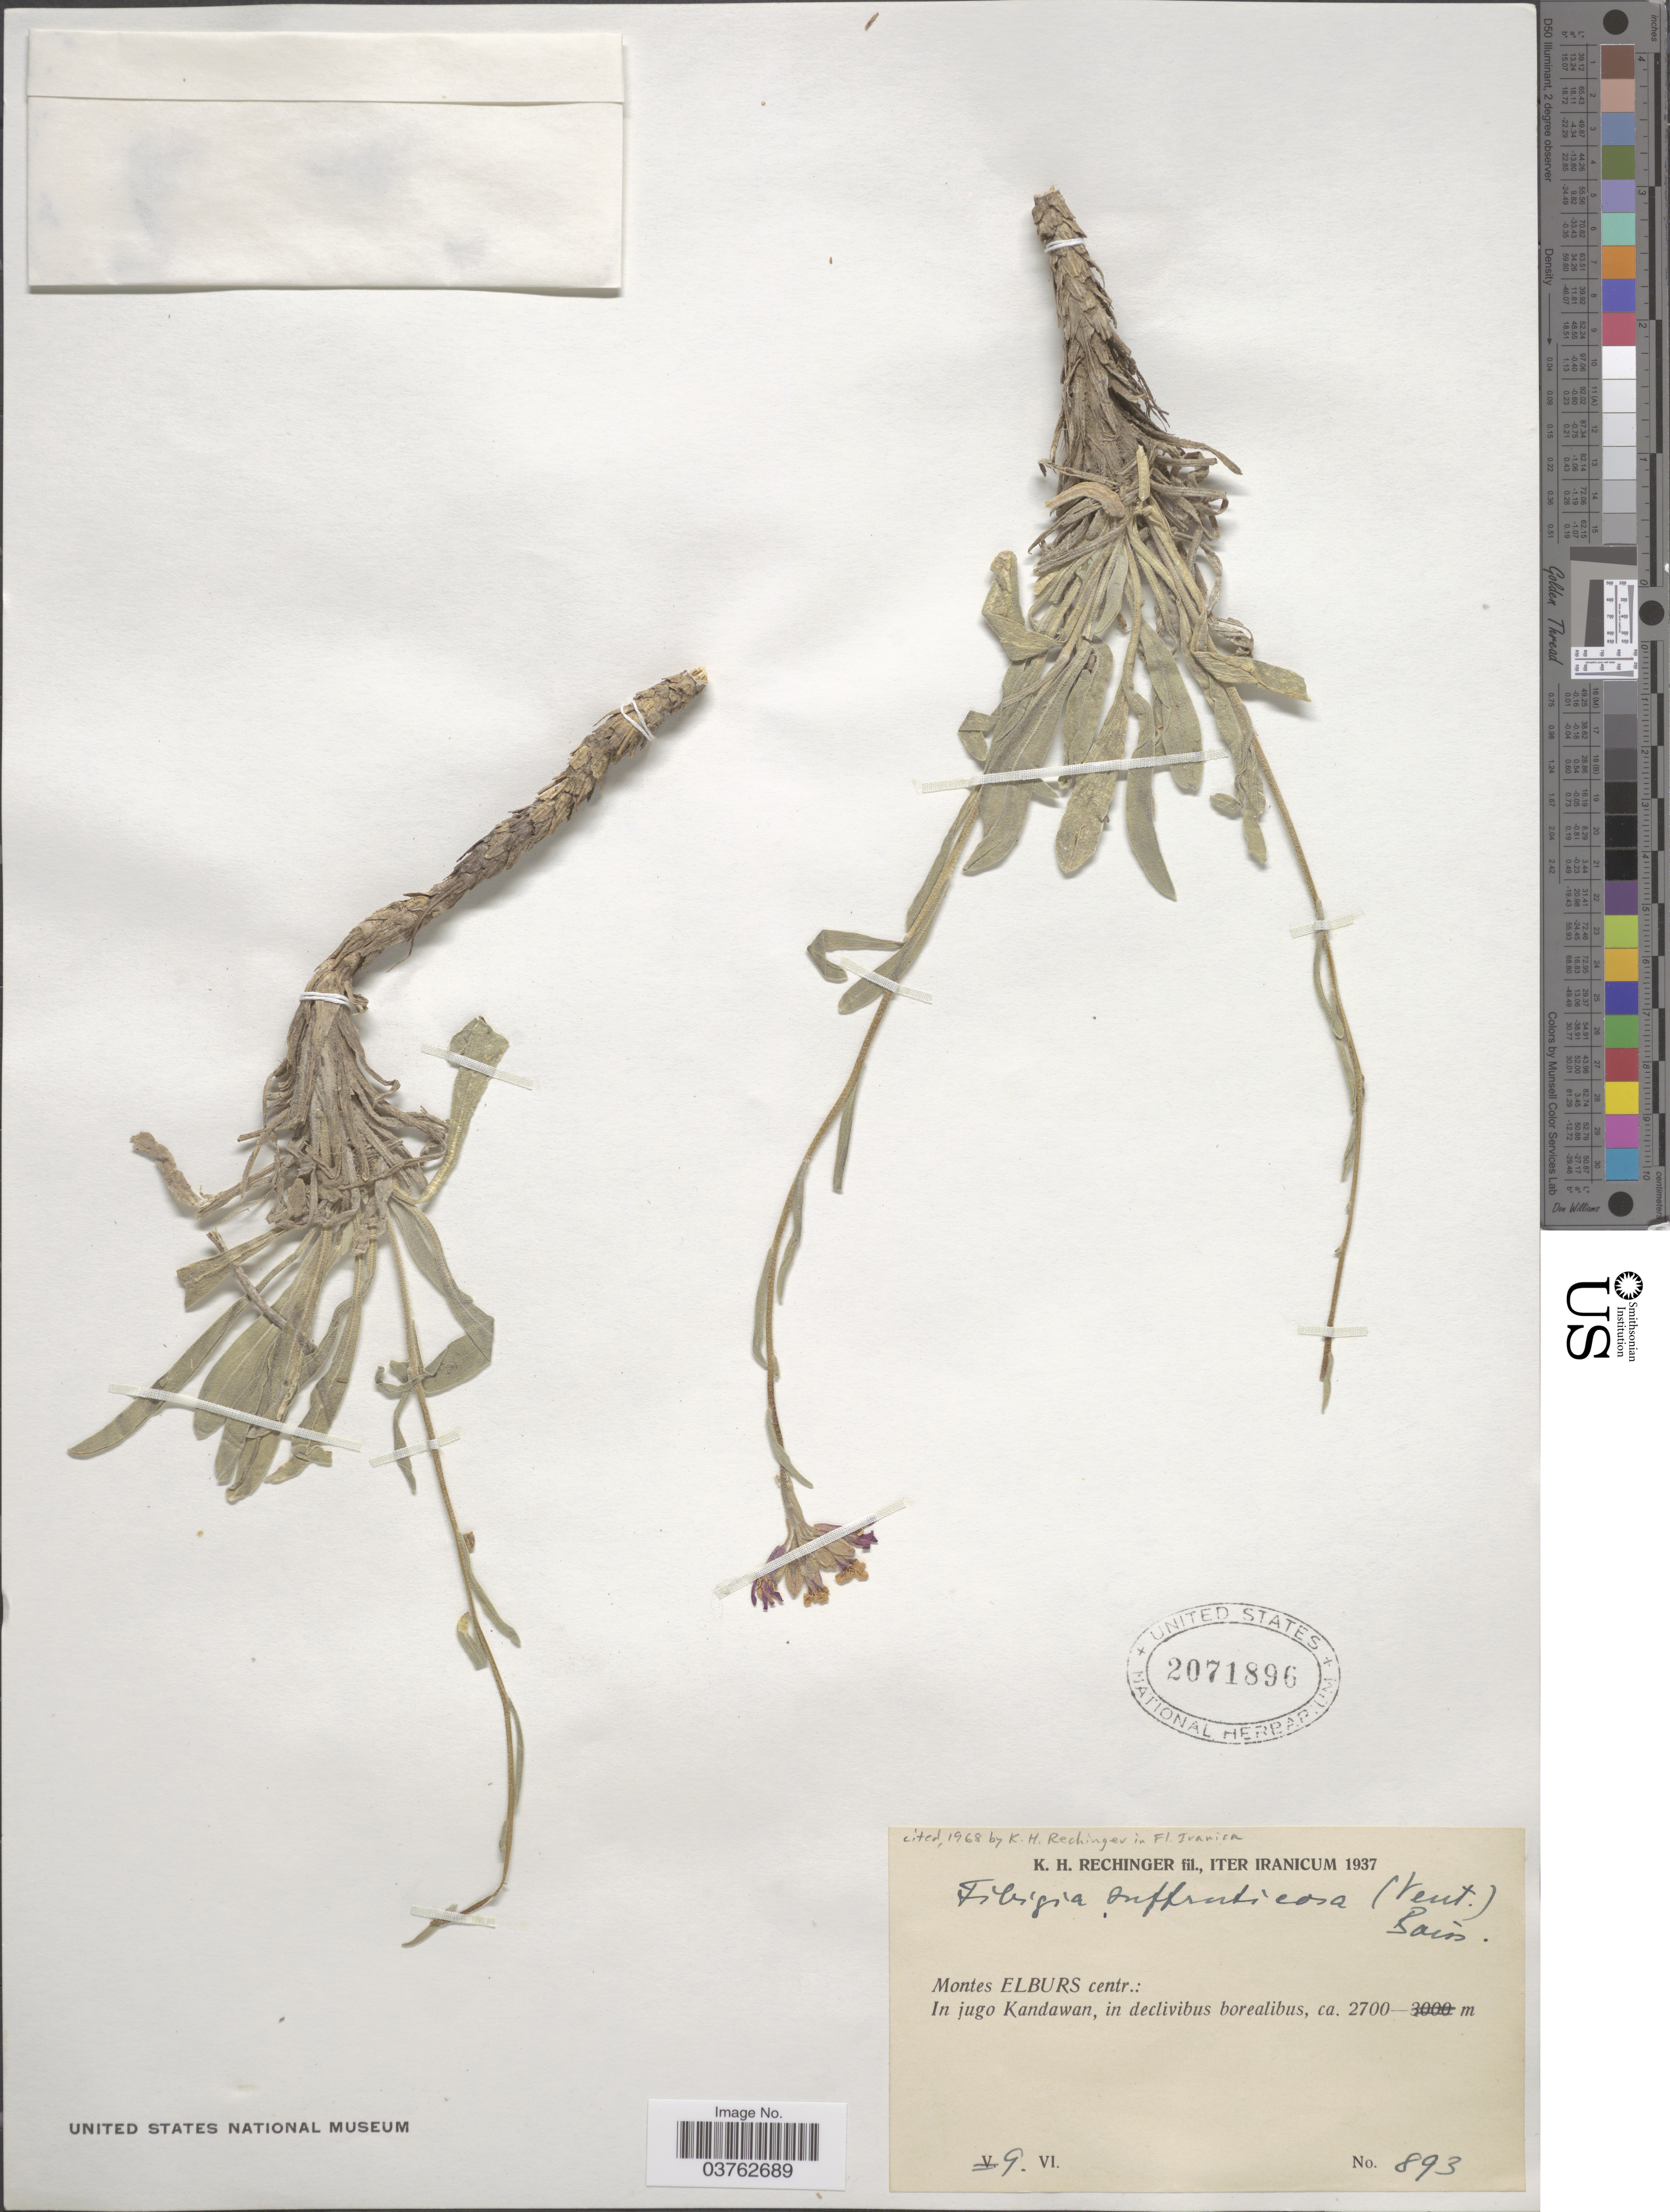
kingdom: Plantae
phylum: Tracheophyta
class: Magnoliopsida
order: Brassicales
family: Brassicaceae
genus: Fibigia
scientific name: Fibigia suffruticosa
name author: (Vent.) Sweet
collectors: K. H. Rechinger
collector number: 893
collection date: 1937-06-09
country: Iran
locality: Iter Iranicum. Montes Elburs centr.: In jugo Kandawan, in declivibus borealibus.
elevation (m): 2700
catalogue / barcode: US 2071896